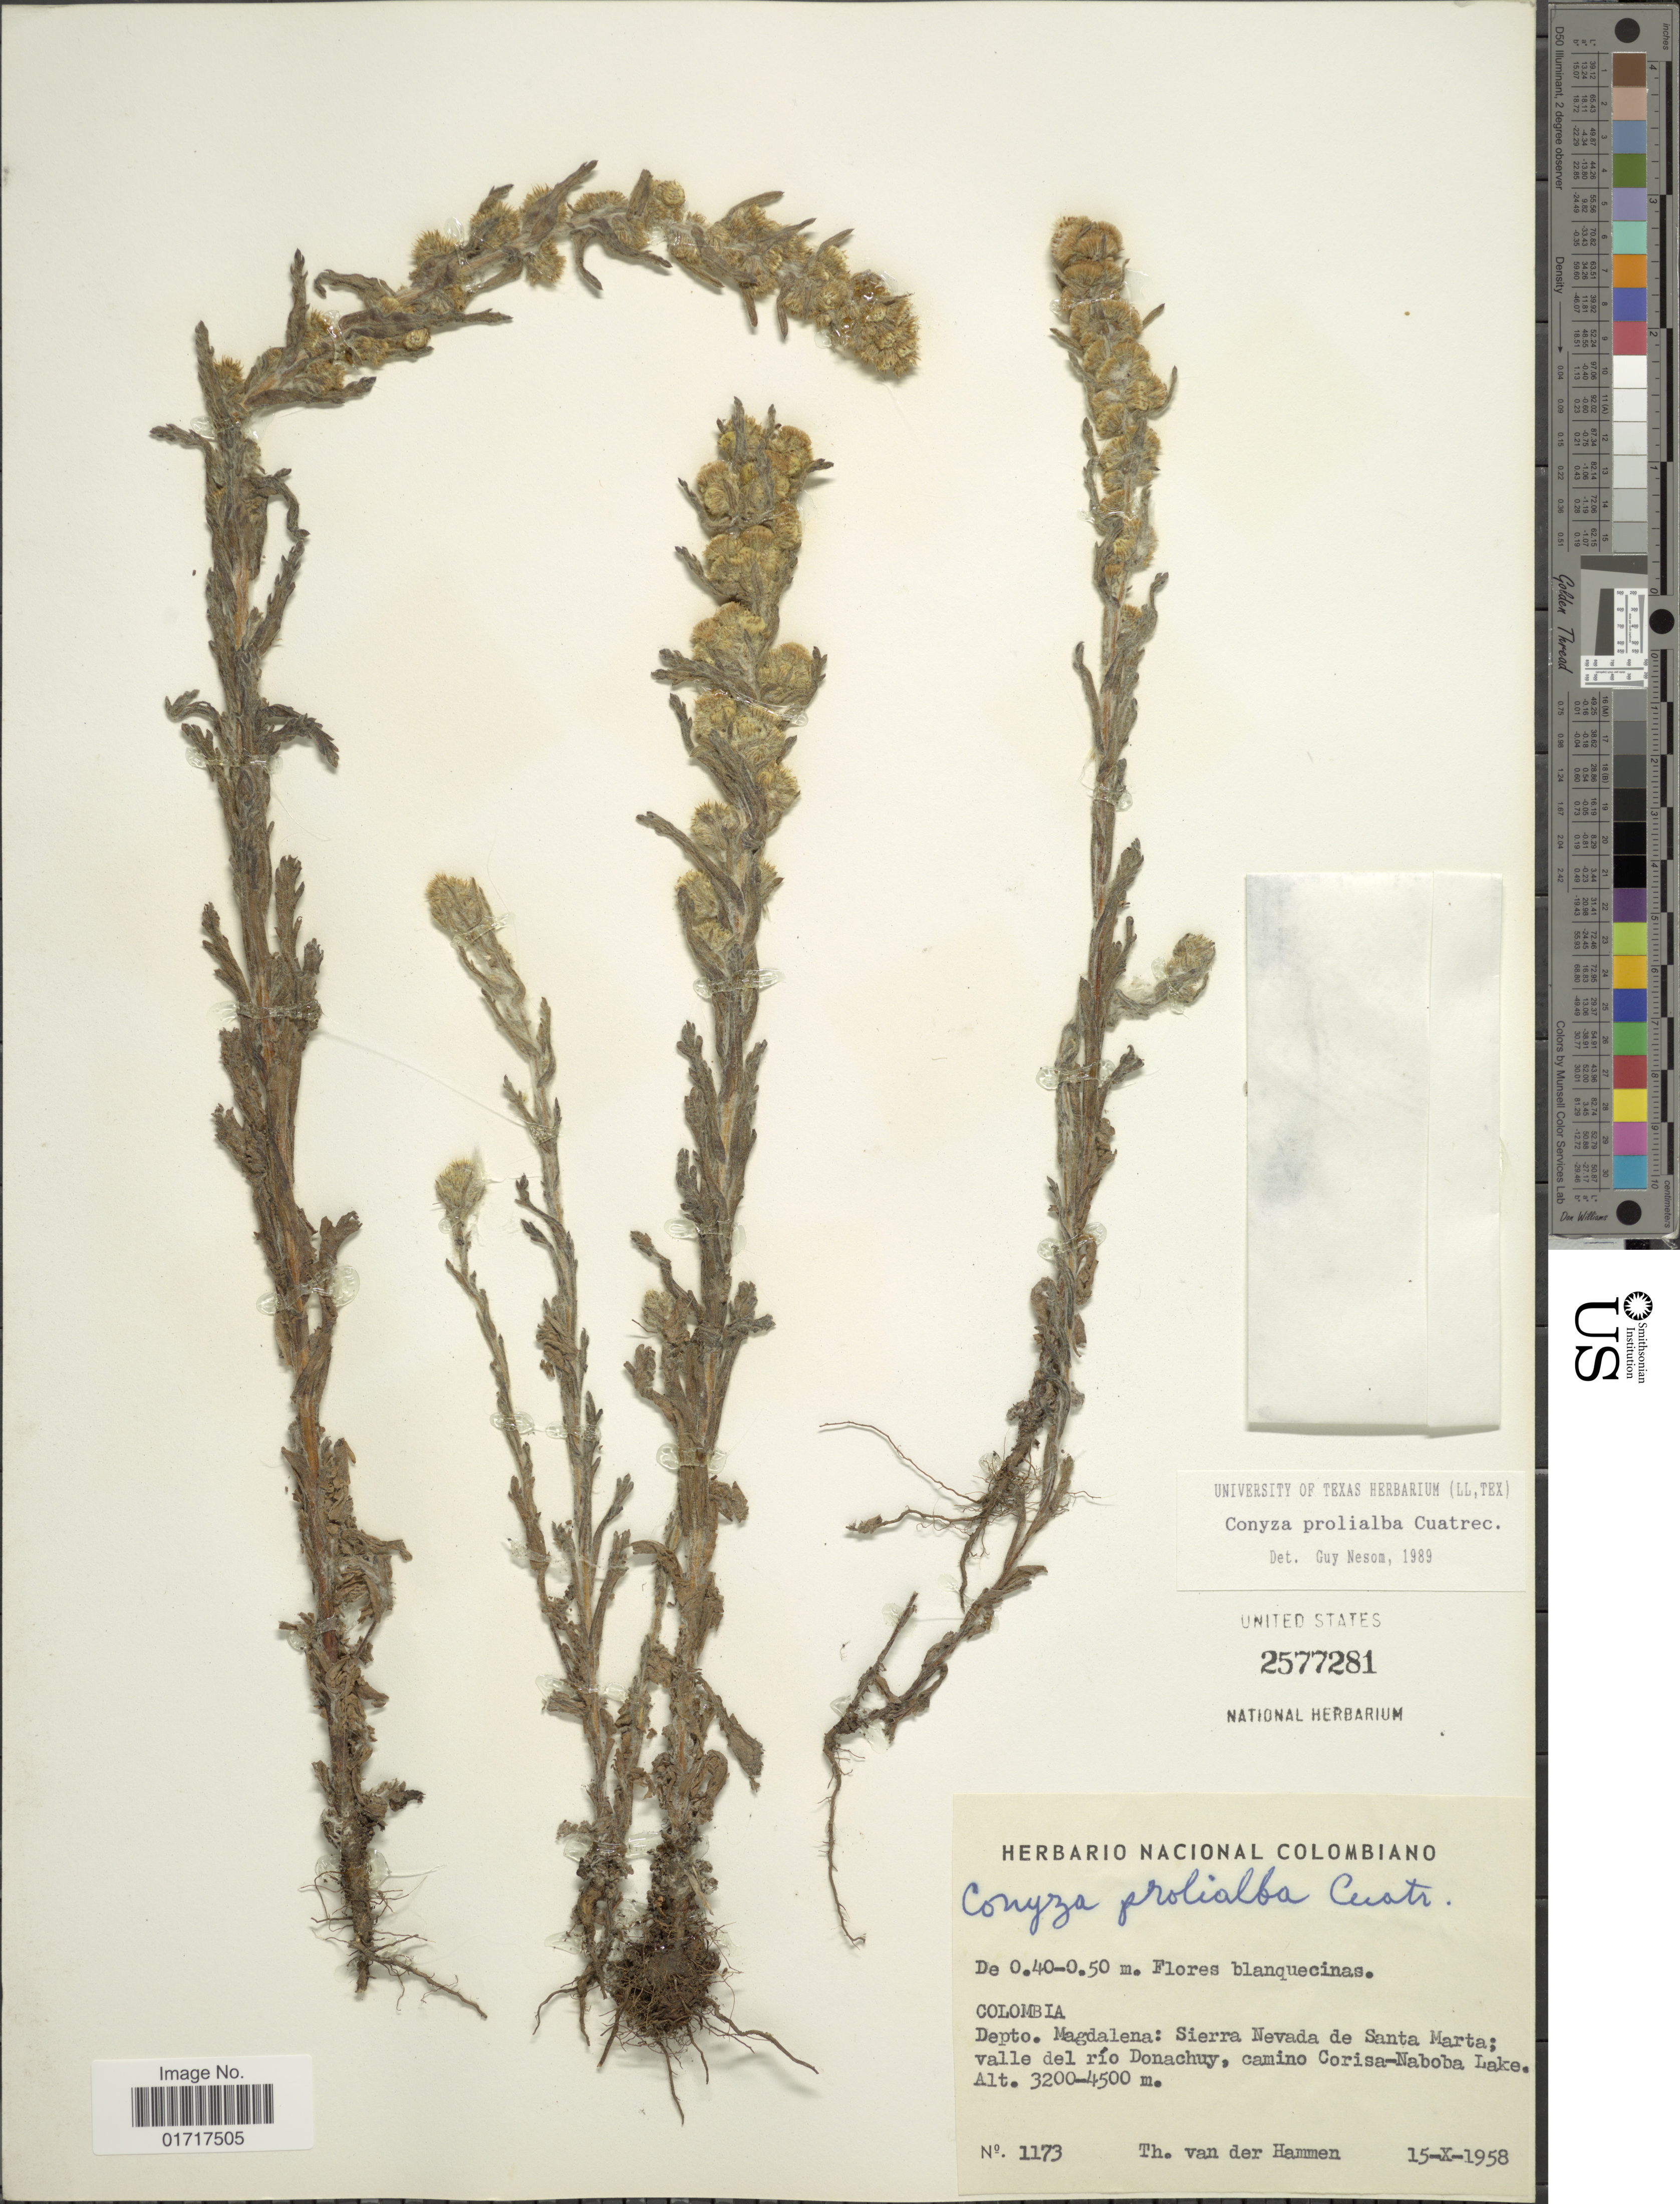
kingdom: Plantae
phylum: Tracheophyta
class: Magnoliopsida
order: Asterales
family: Asteraceae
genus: Conyza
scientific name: Conyza prolialba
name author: Cuatrec.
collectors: T. Hammen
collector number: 1173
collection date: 1958-10-15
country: Colombia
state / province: Magdalena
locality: Colombia. Depto. Magdalena: Sierra Nevada de Santa Marta; valle del rio Donachuy, camino Corisa-Naboba Lake.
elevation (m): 3200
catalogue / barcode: US 2577281